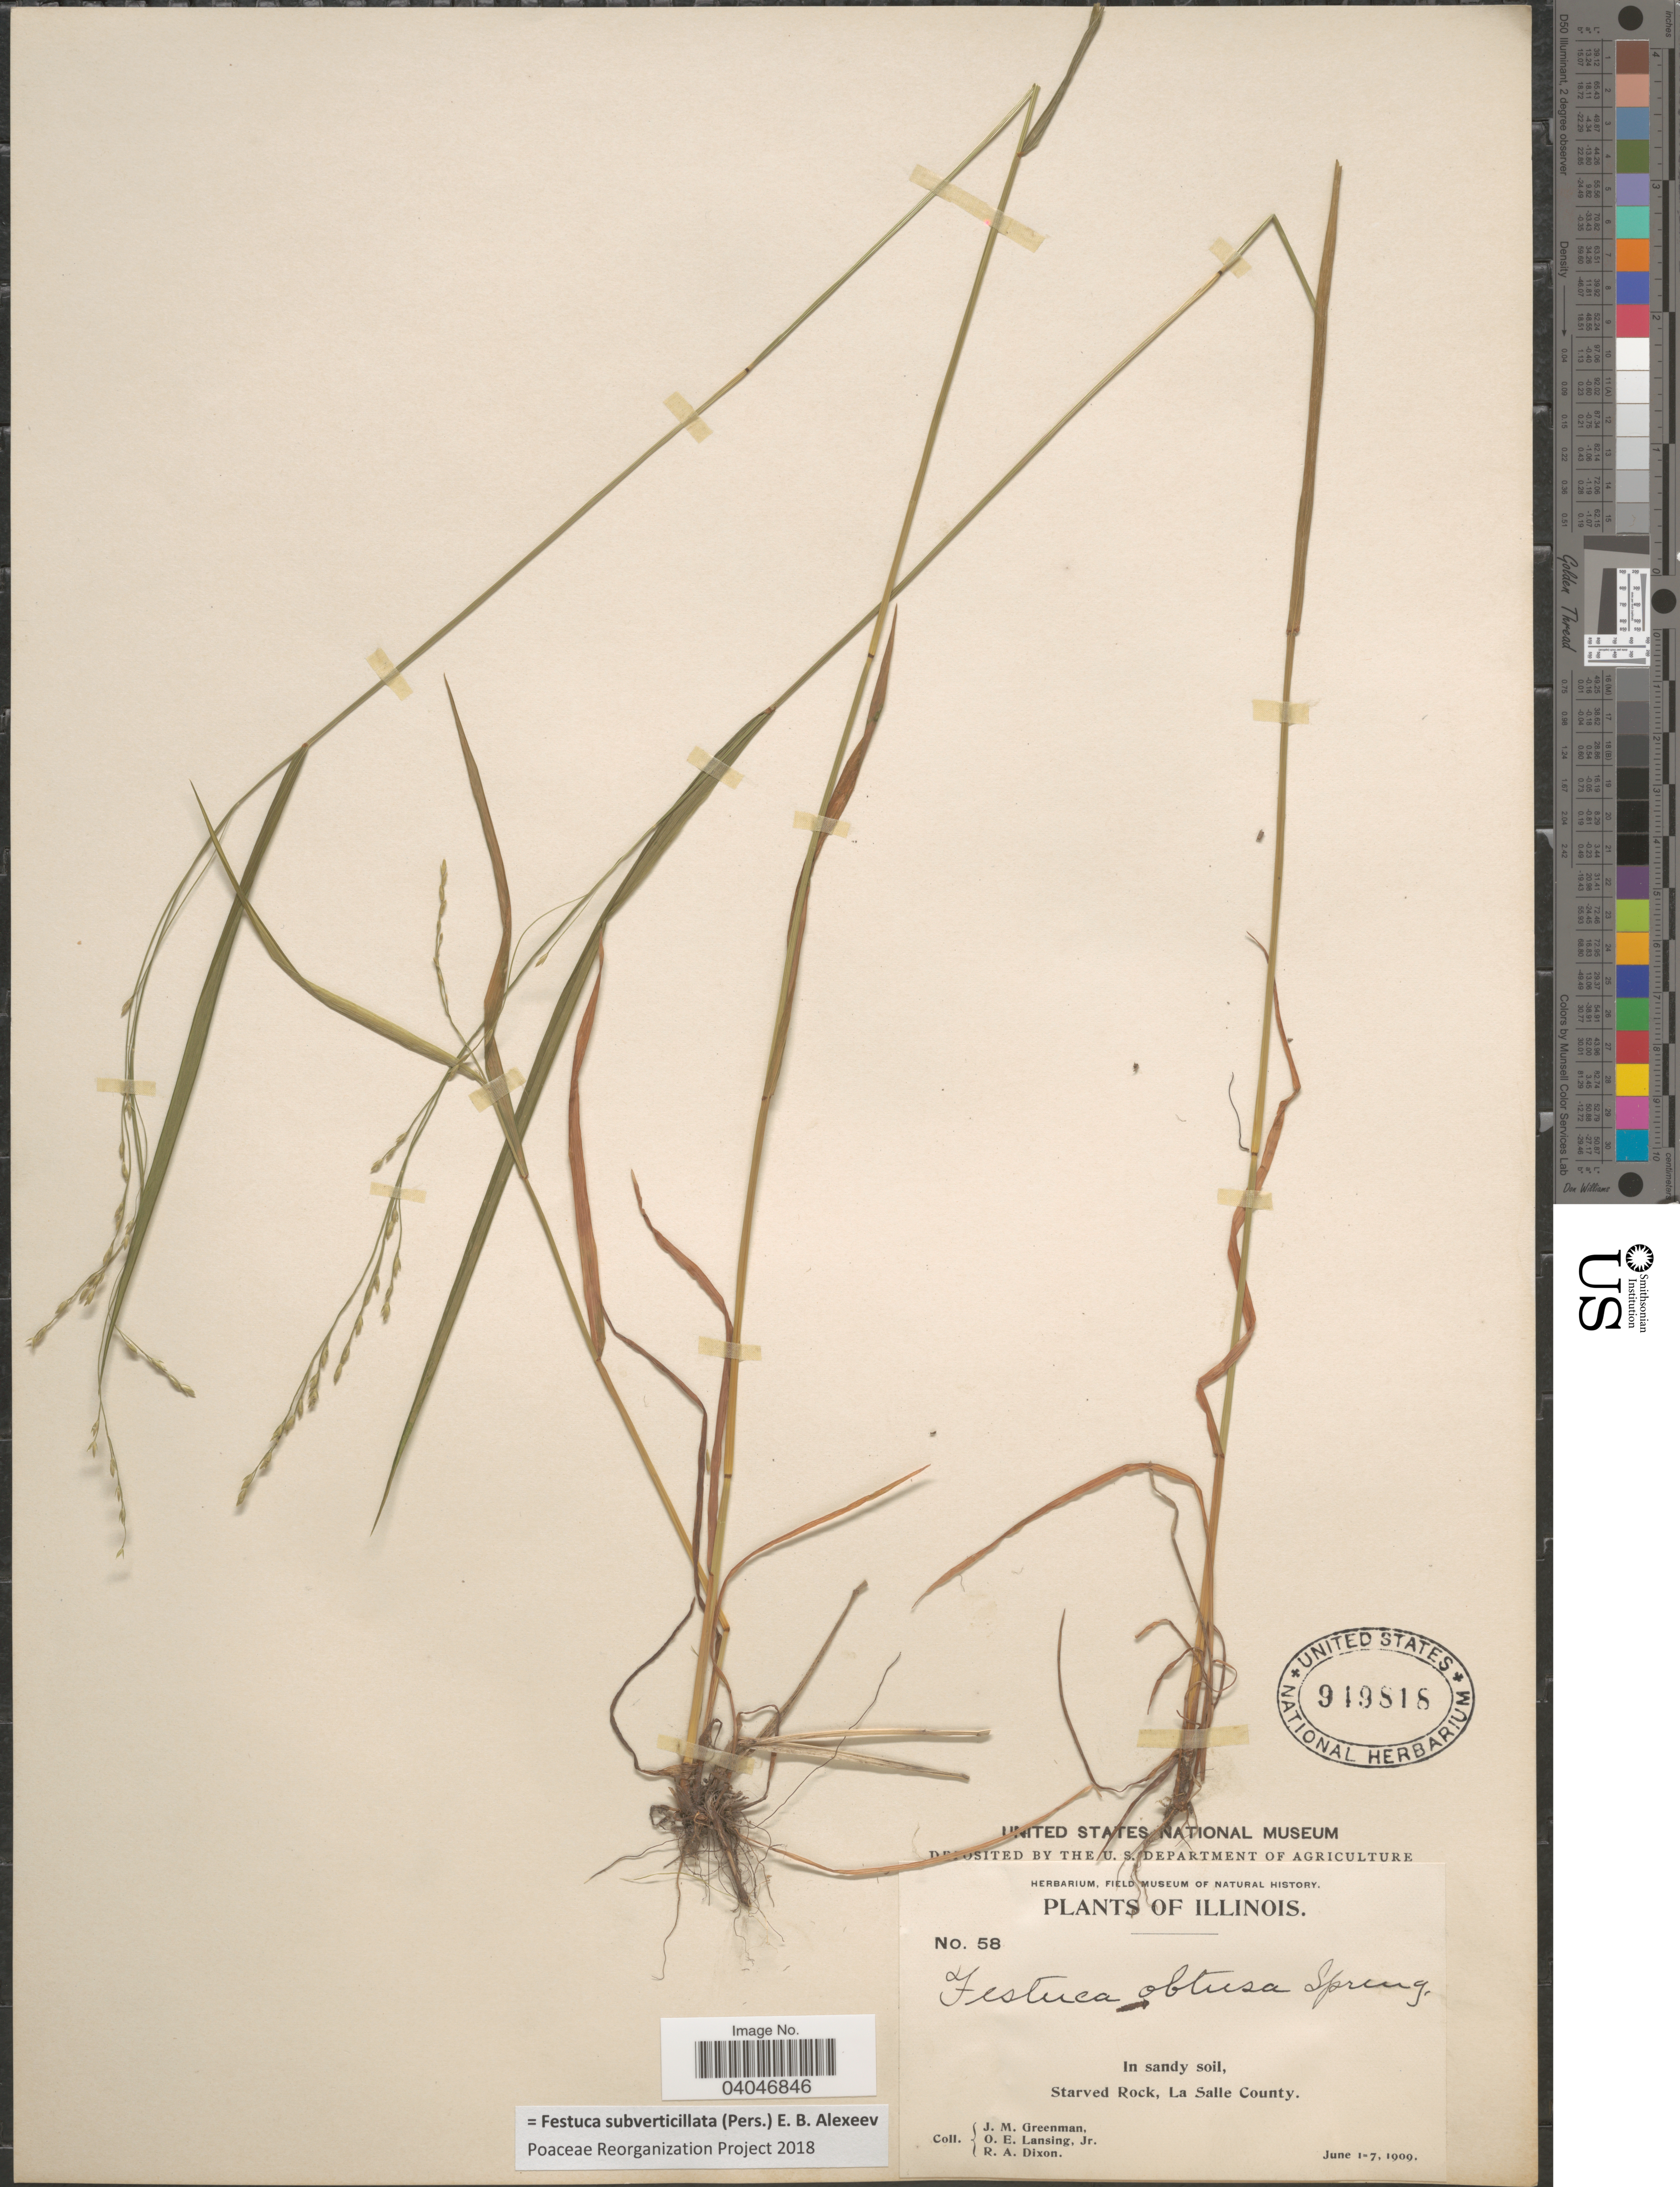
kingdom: Plantae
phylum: Tracheophyta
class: Liliopsida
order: Poales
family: Poaceae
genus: Festuca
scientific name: Festuca subverticillata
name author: (Pers.) E.B. Alexeev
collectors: J. M. Greenman, O. E. Lansing & R. A. Dixon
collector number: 8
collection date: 1909-06-01/1909-06-07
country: United States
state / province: Illinois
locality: Starved Rock, La Salle County.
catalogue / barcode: US 949848